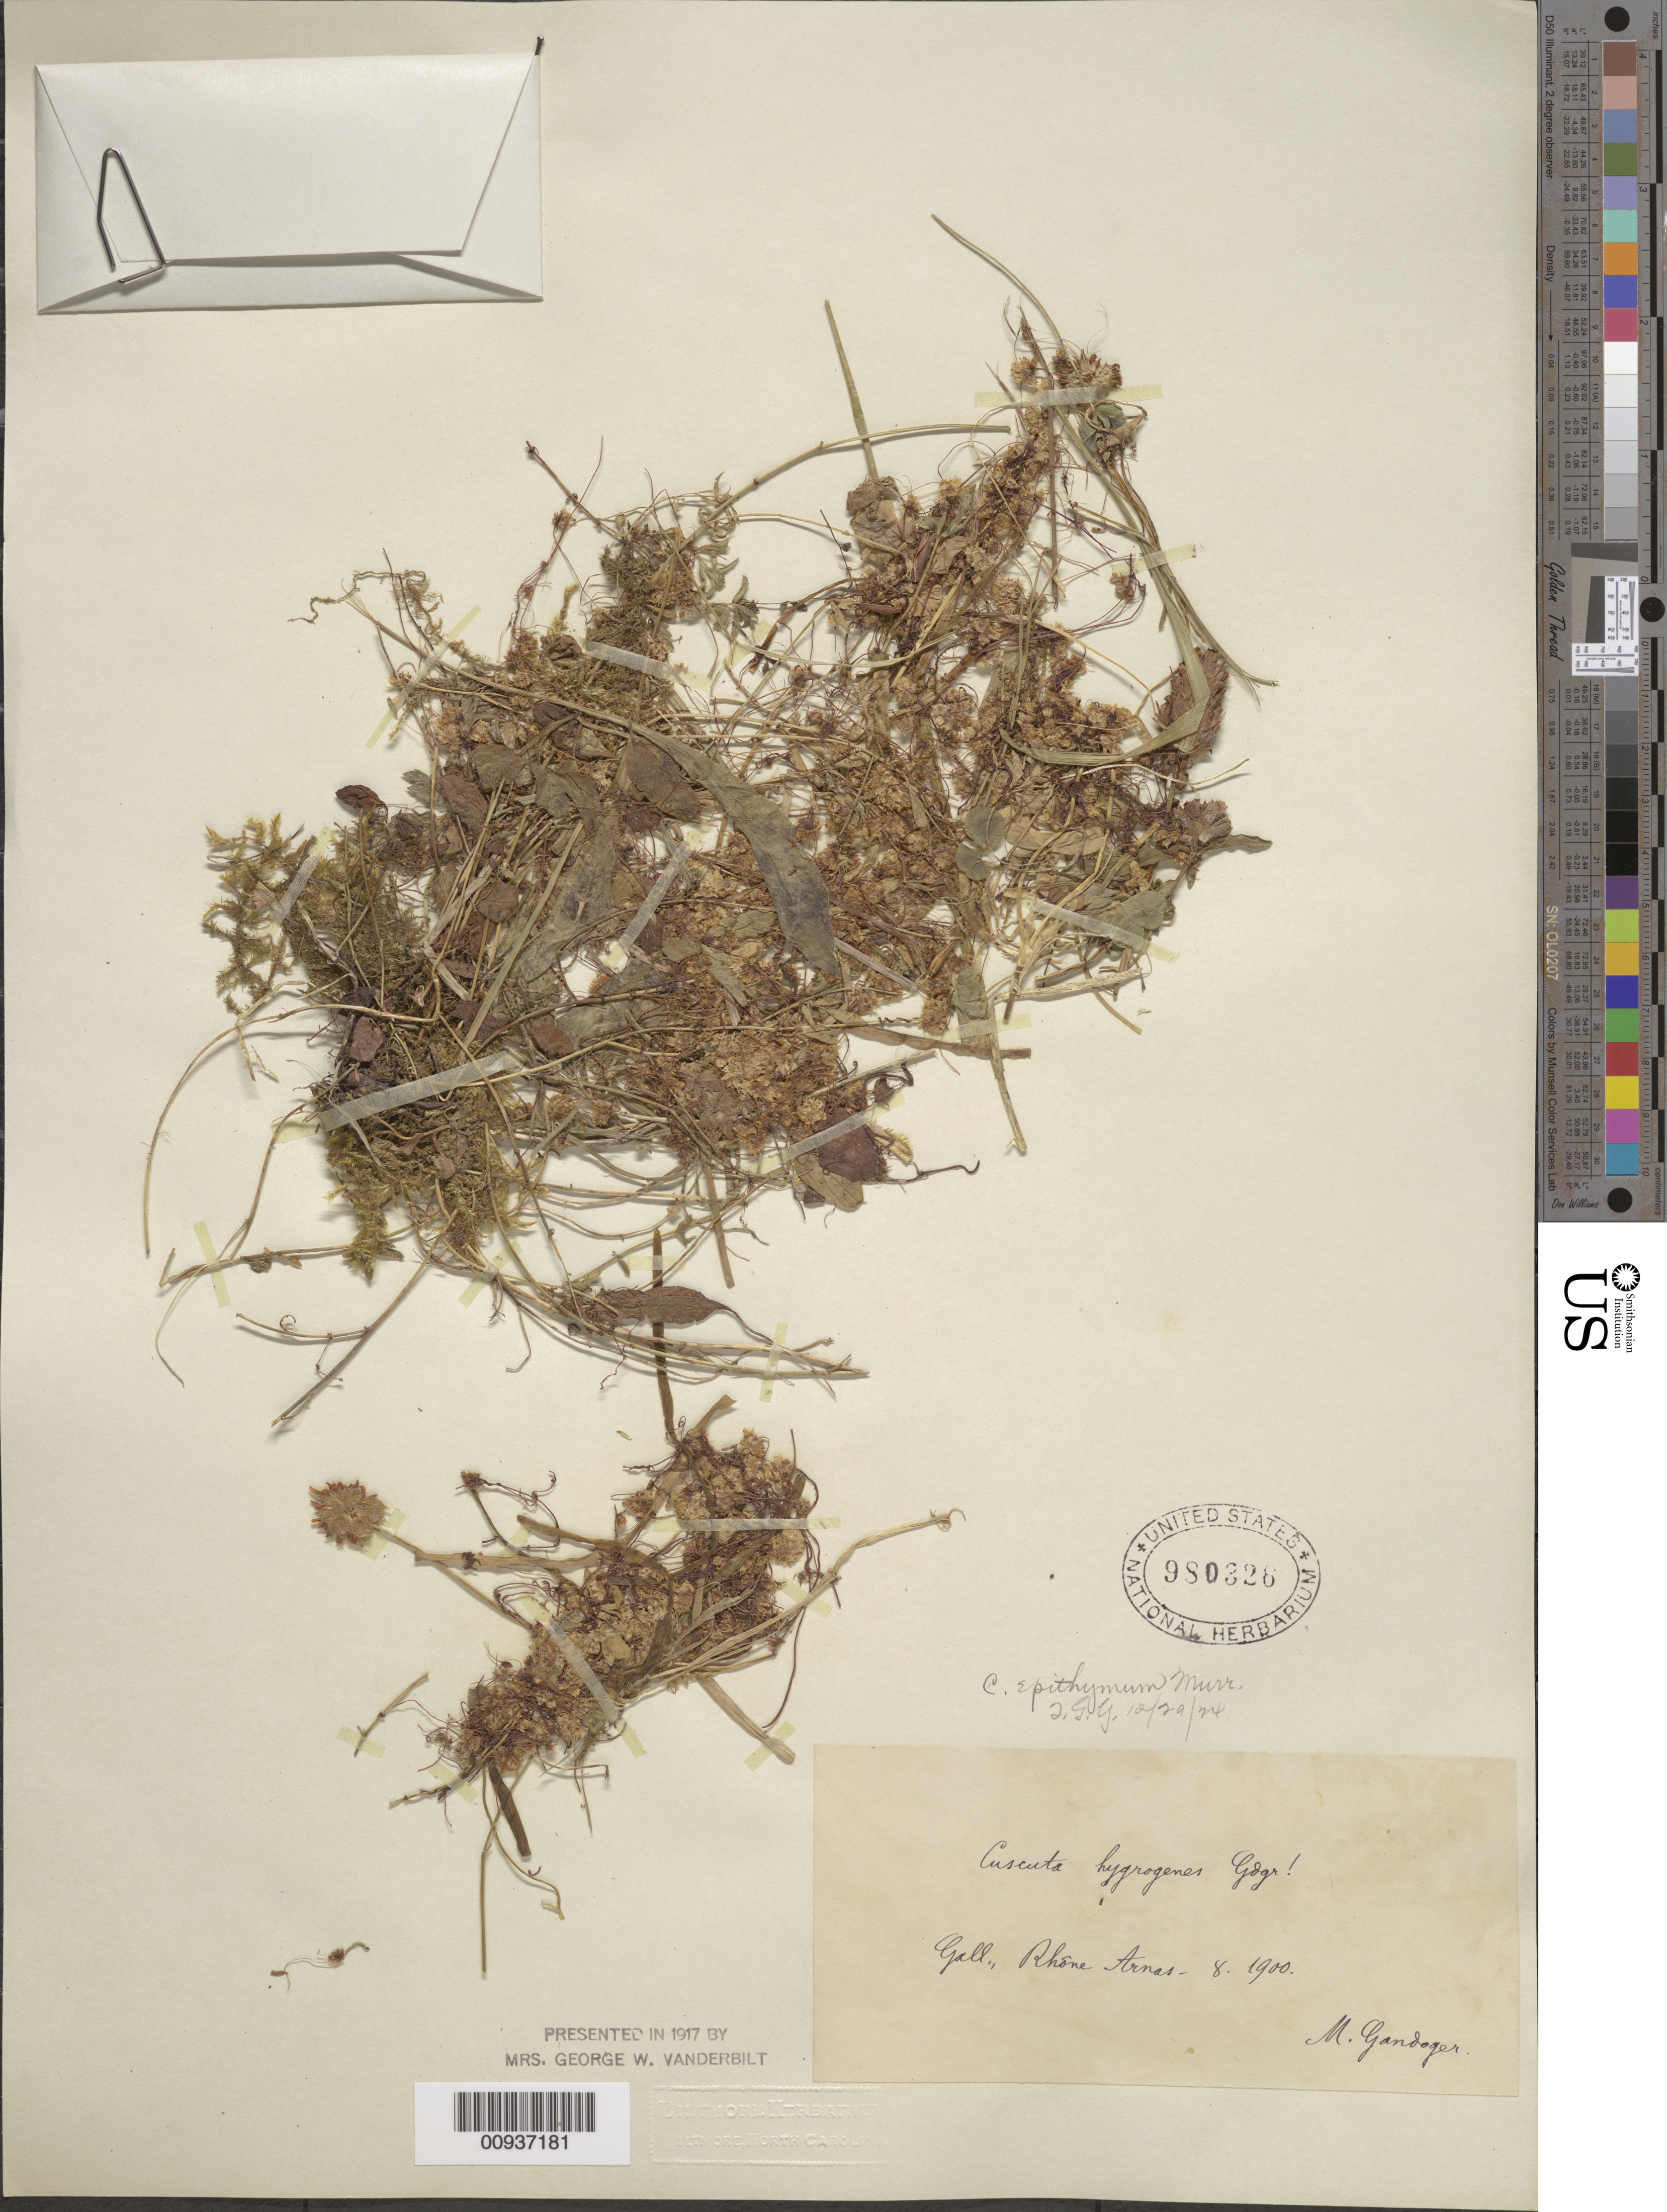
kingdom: Plantae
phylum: Tracheophyta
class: Magnoliopsida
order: Solanales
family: Convolvulaceae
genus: Cuscuta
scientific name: Cuscuta epithymum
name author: Murray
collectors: M. Gandoger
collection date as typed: Aug 1900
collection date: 1900-08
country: France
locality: Gall, Rhône arnas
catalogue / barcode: US 980326